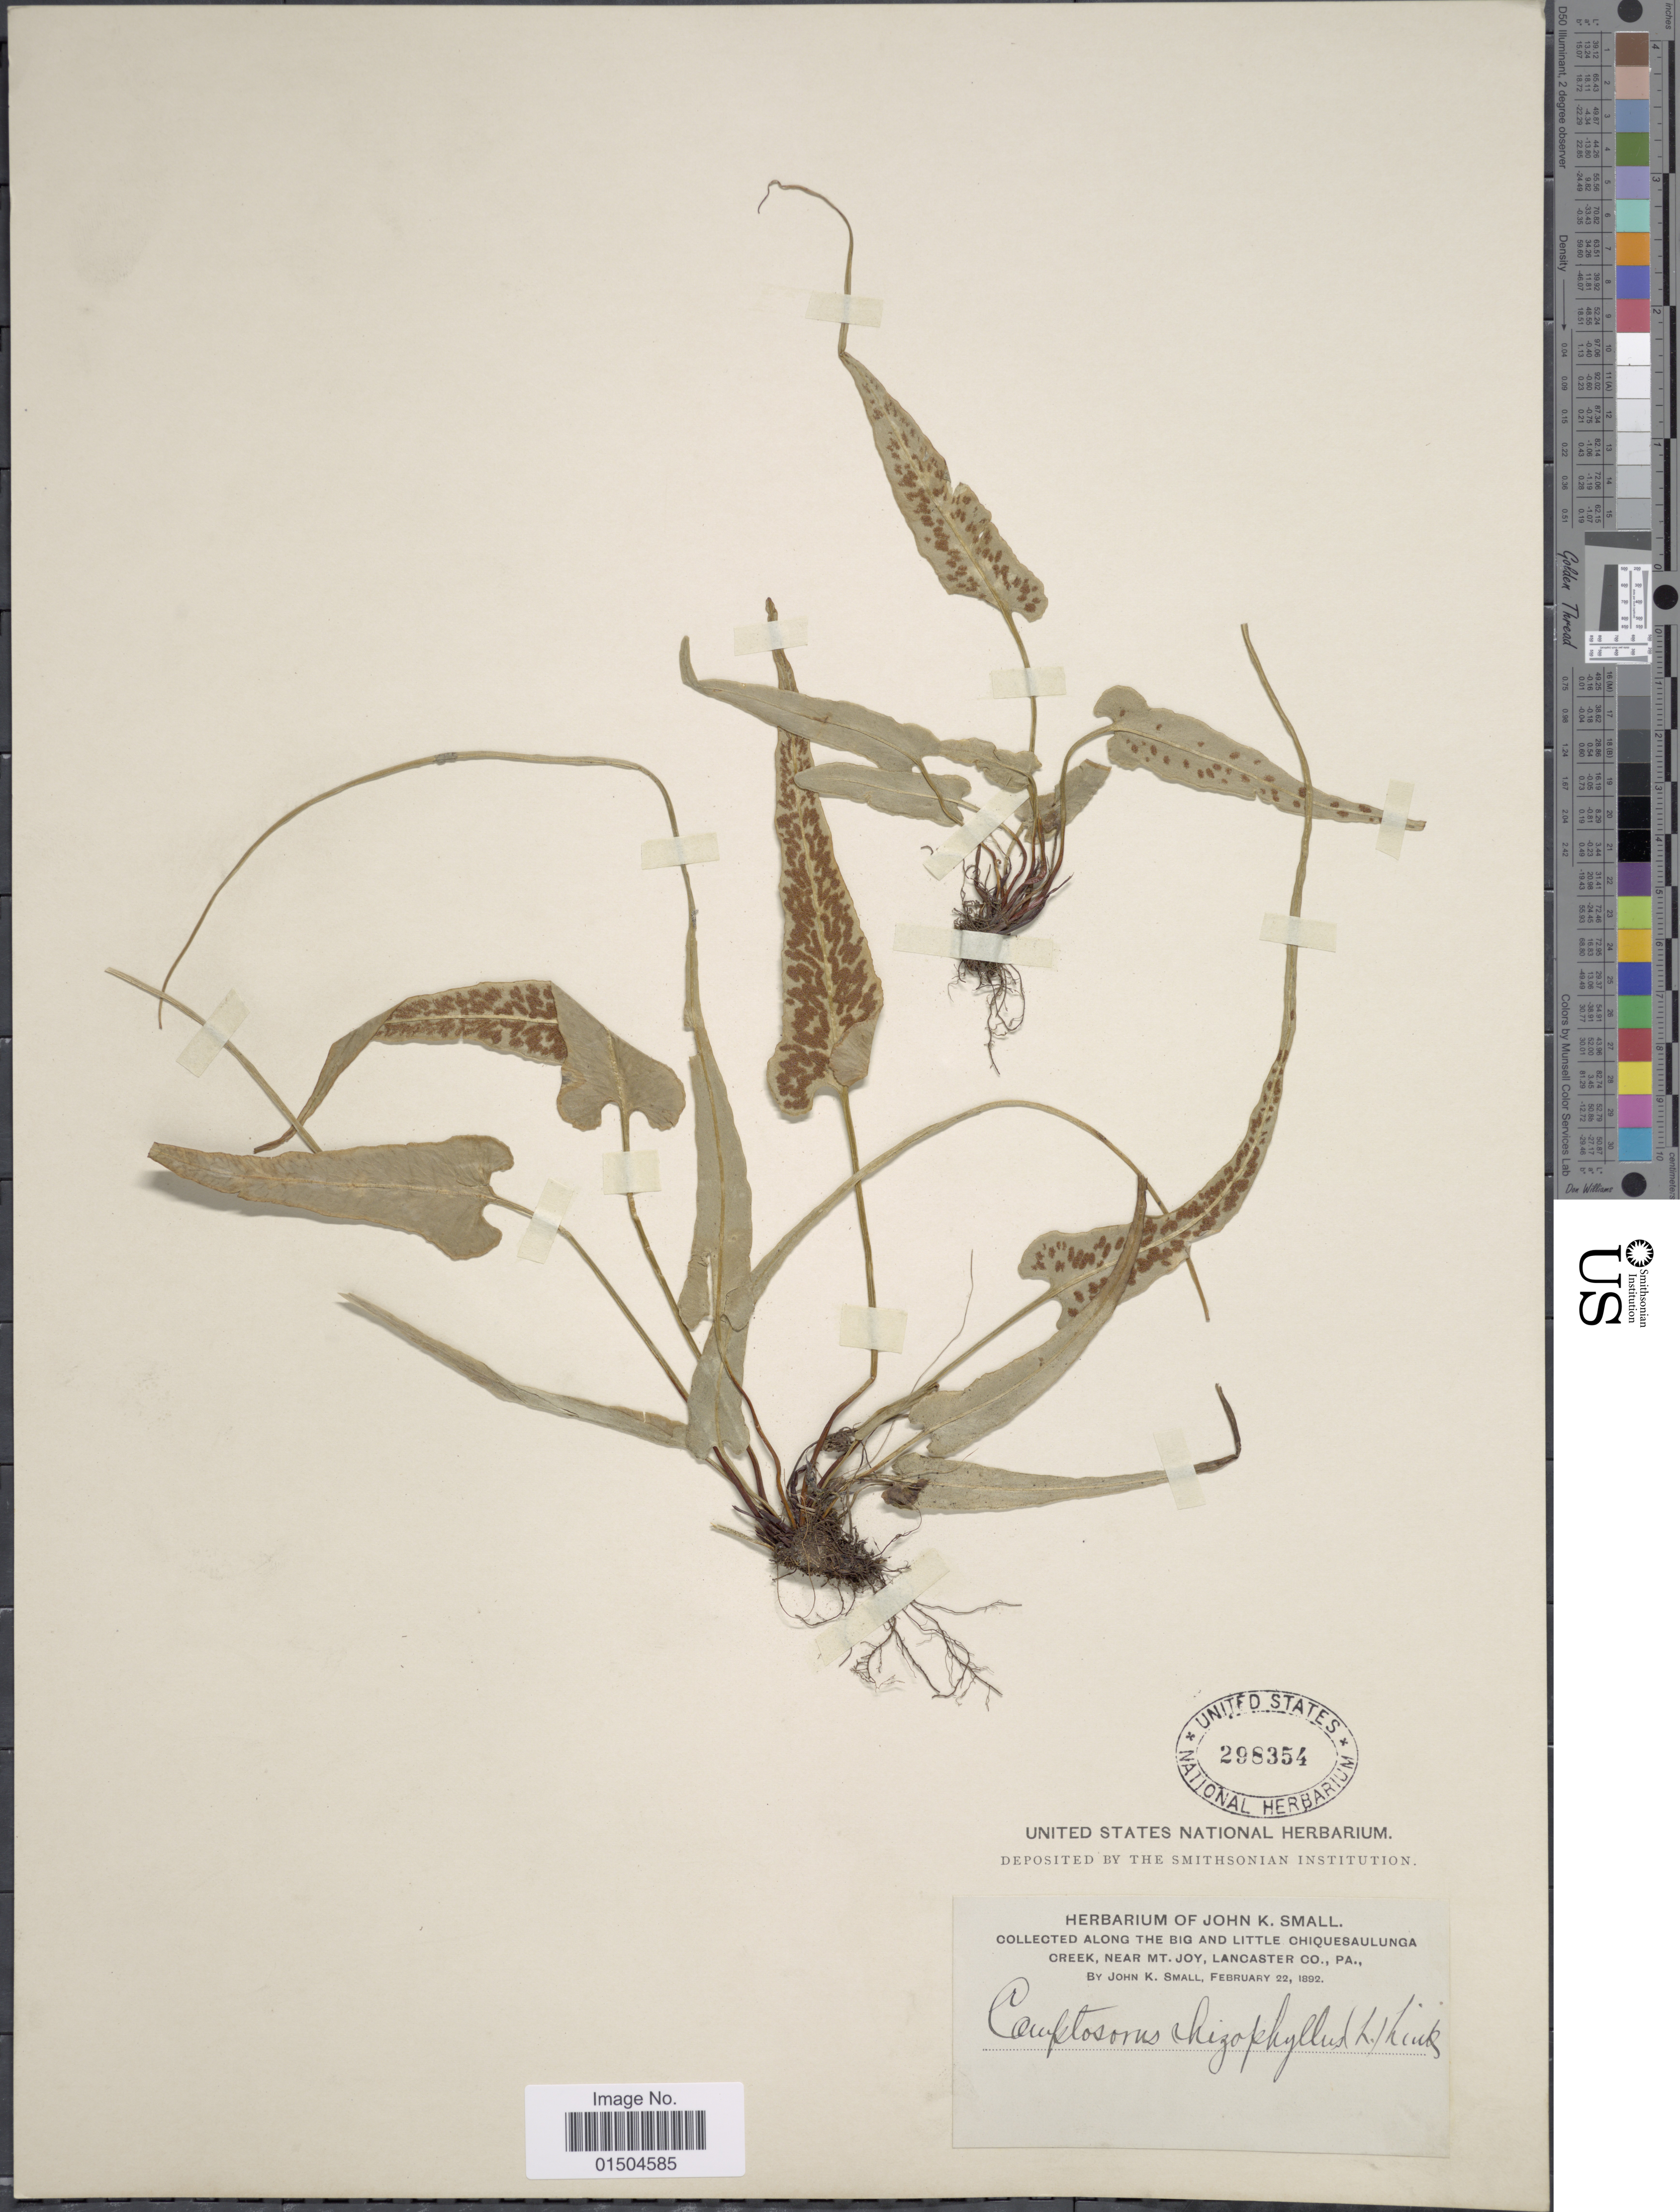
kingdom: Plantae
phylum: Tracheophyta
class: Polypodiopsida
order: Polypodiales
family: Aspleniaceae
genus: Asplenium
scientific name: Asplenium rhizophyllum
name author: L.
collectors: J. K. Small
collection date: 1892-02-22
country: United States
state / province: Pennsylvania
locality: Along the Big and Little Chiquesaulunga Creek, near Mt. Joy, Lancaster Co.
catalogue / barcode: US 298354